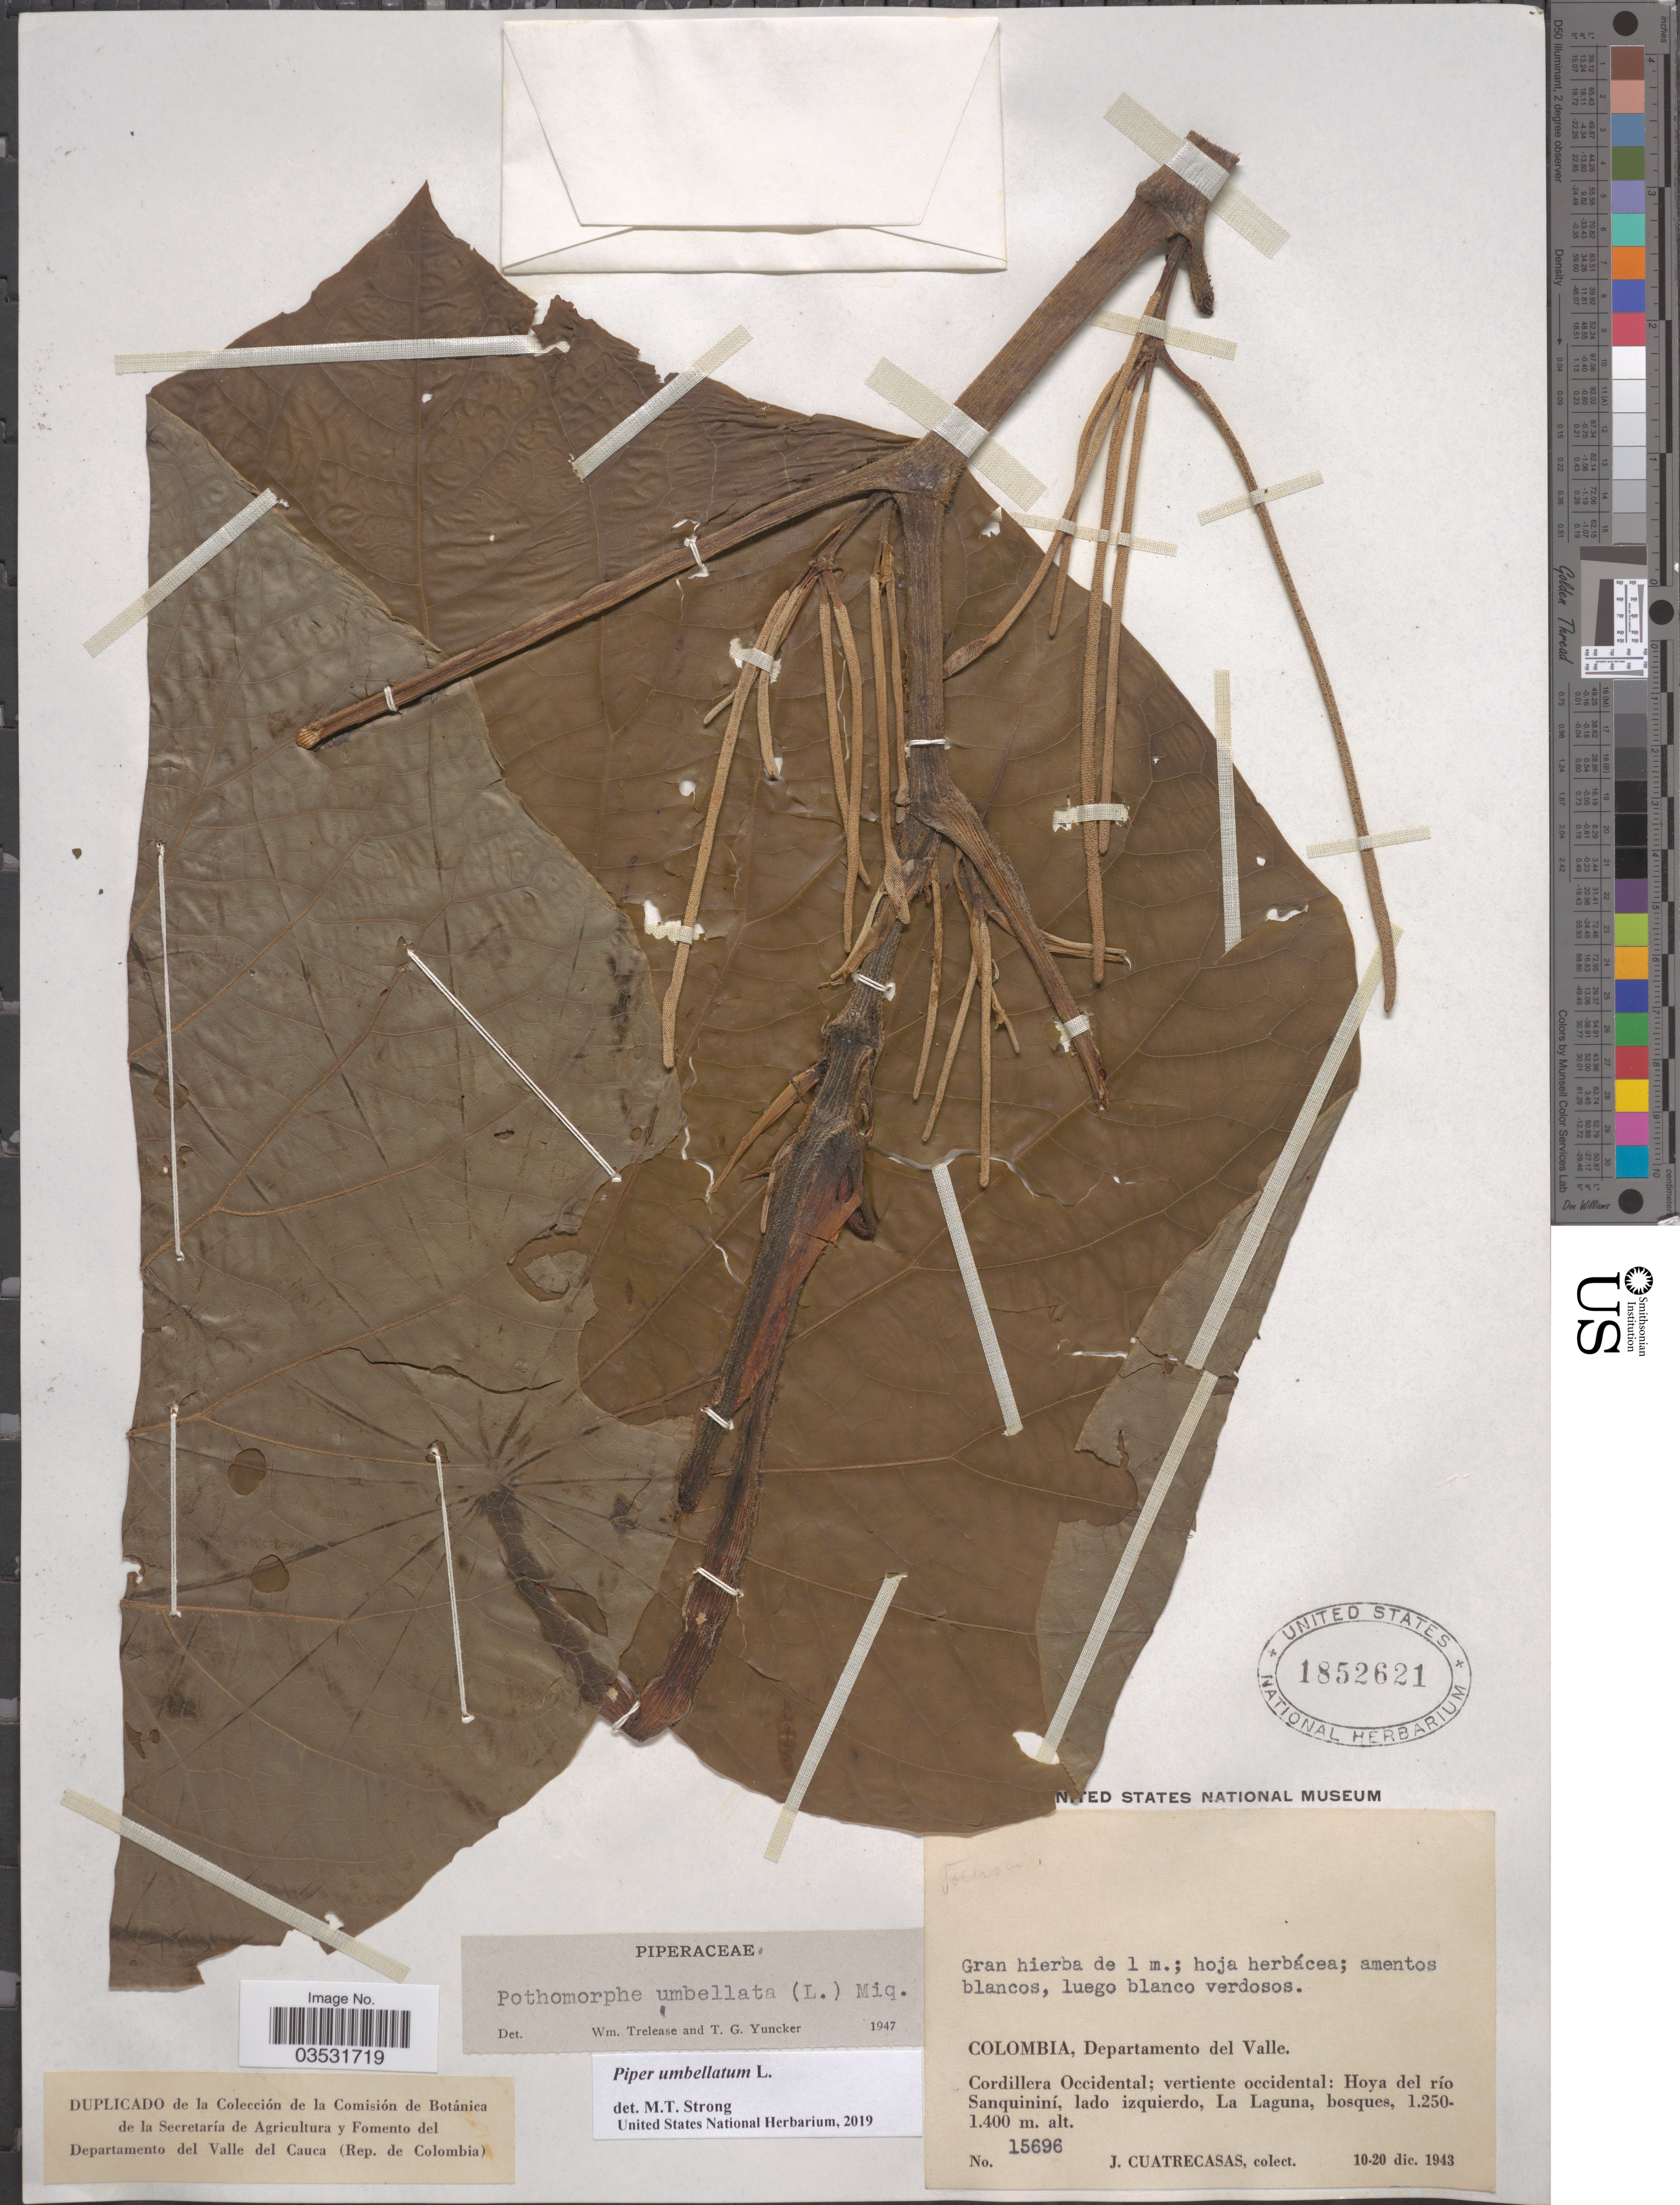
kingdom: Plantae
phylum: Tracheophyta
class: Magnoliopsida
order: Piperales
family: Piperaceae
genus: Piper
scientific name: Piper umbellatum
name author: L.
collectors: J. Cuatrecasas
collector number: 15696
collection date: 1943-12-10/1943-12-20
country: Colombia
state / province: Valle del Cauca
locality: Departamento del Valle. Cordillera Occidental; vertiente occidental: Hoya del río Sanquininí, lado izquierdo, La Laguna.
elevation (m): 1250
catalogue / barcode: US 1852621